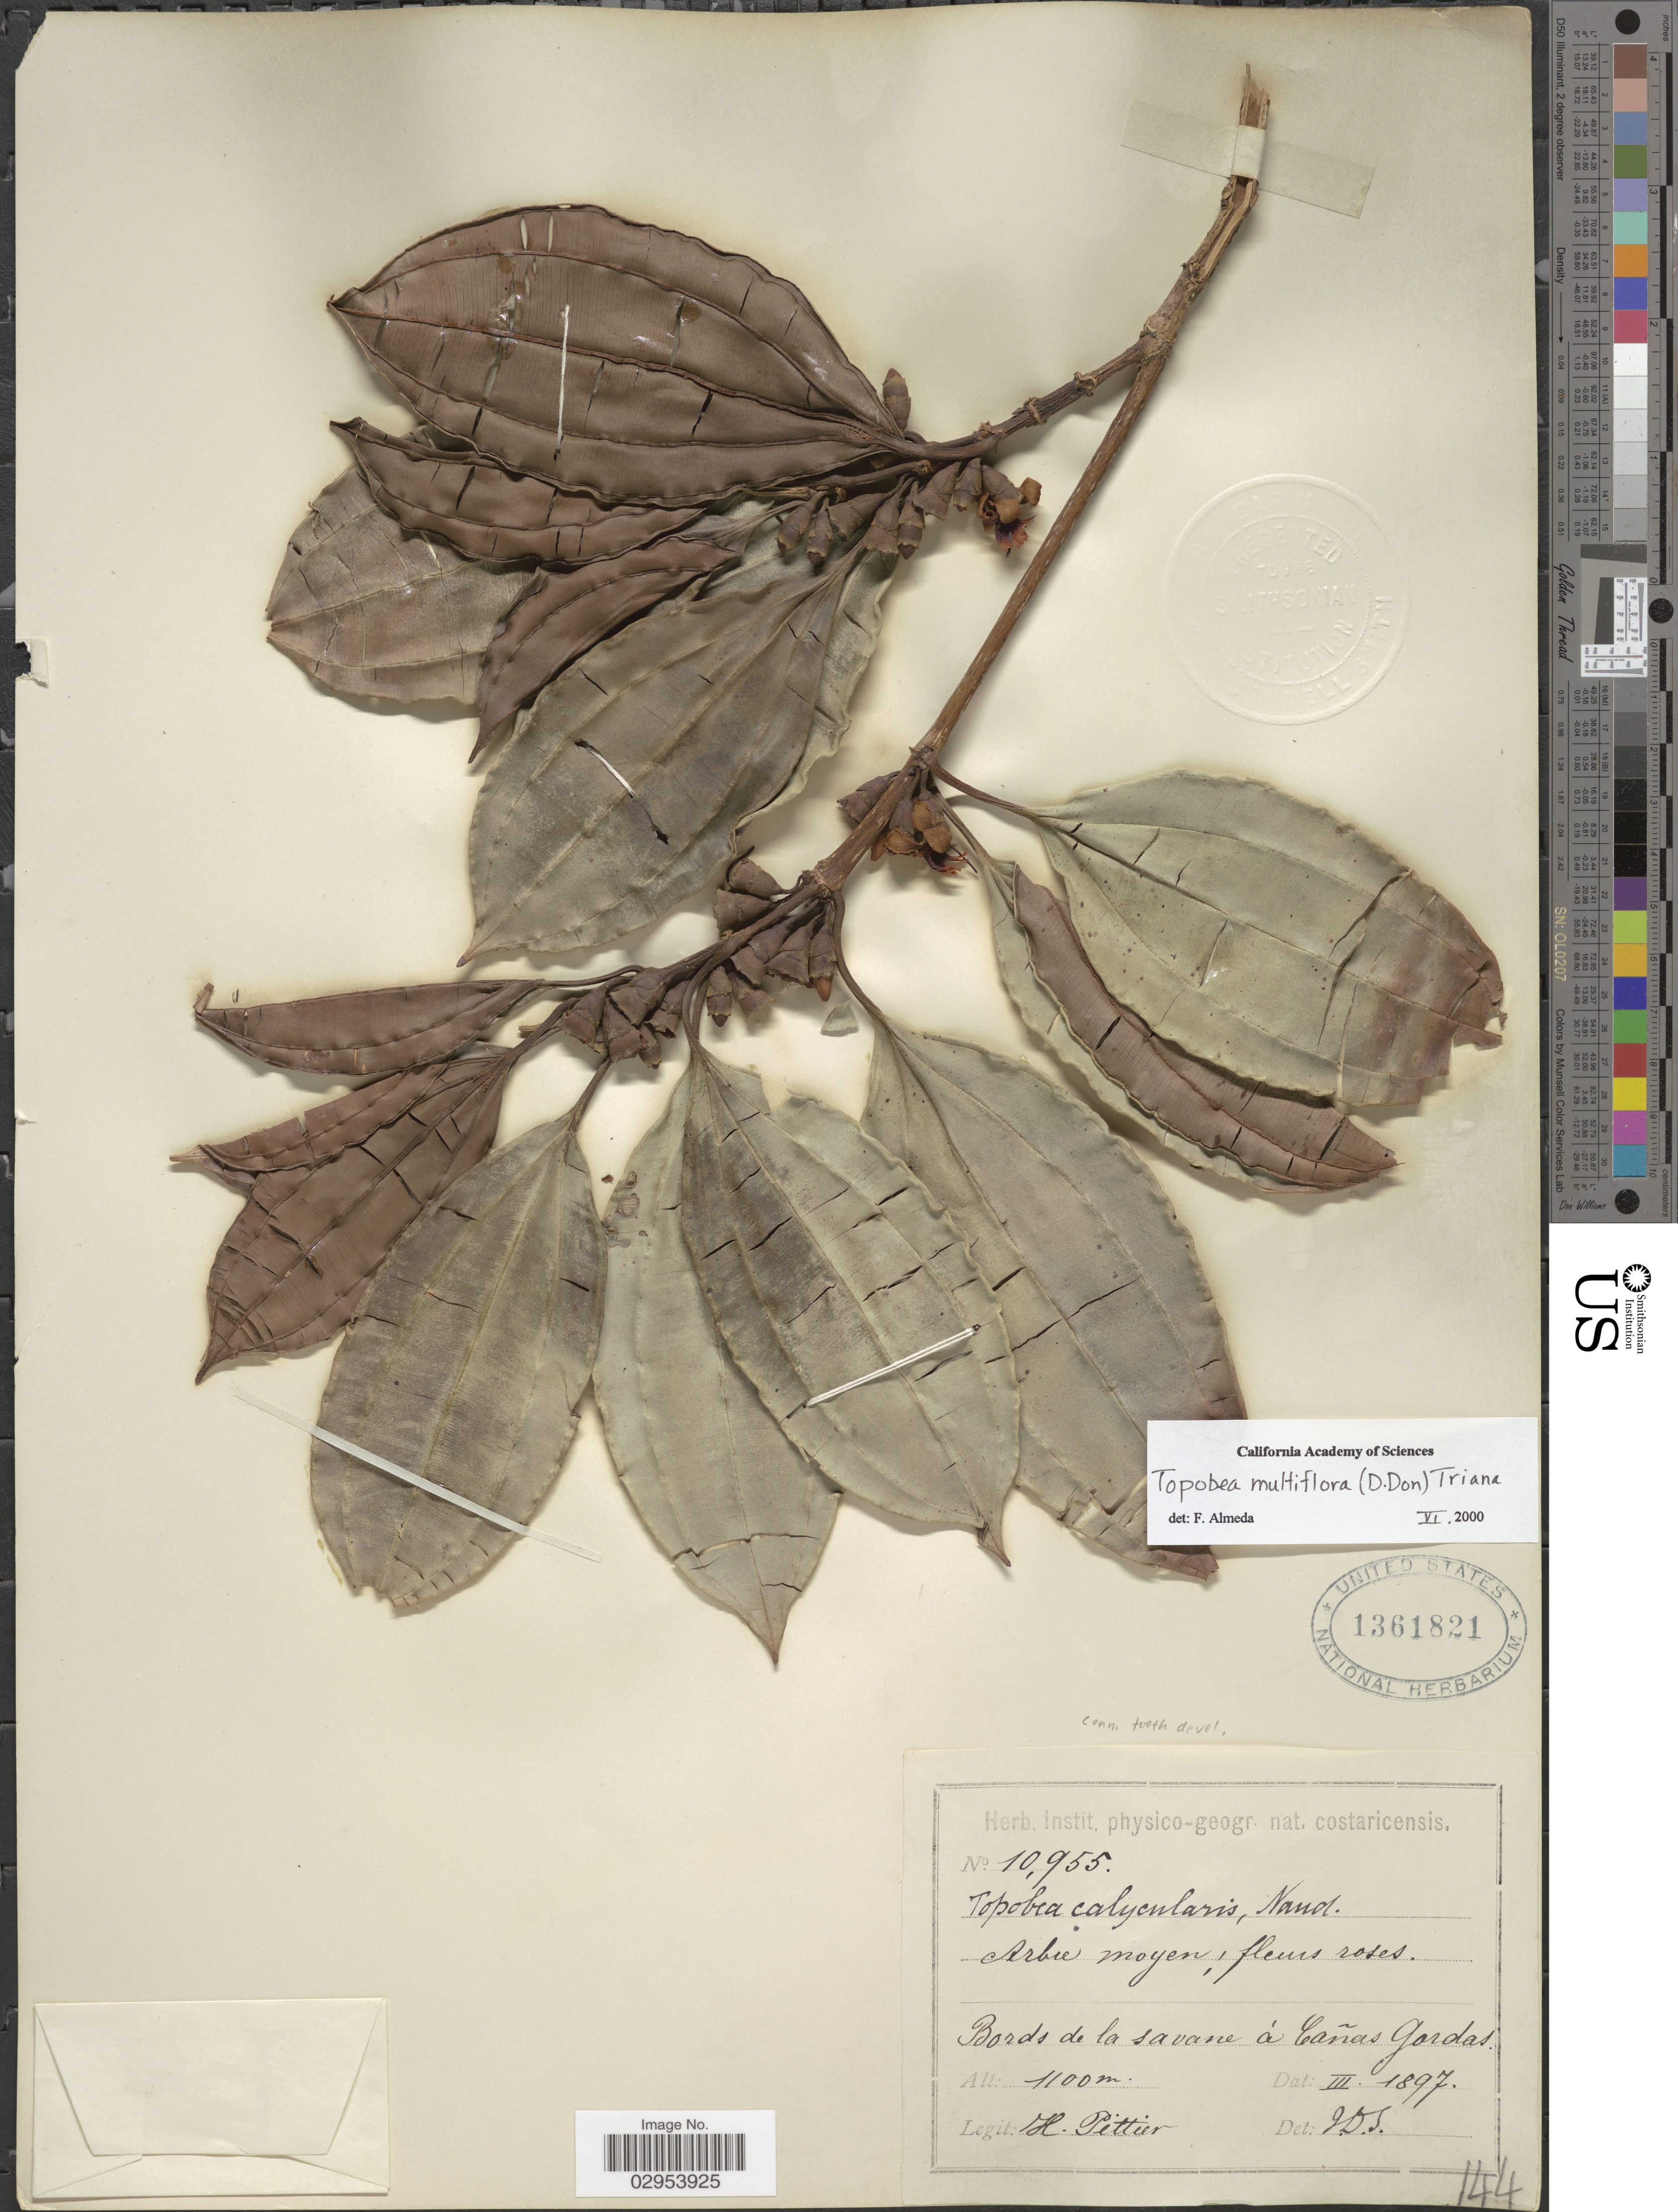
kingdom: Plantae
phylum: Tracheophyta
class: Magnoliopsida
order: Myrtales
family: Melastomataceae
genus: Topobea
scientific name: Topobea multiflora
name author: (D. Don) Triana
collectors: H. F. Pittier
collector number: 10955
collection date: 1897-03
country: Costa Rica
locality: Bords de la savane á Cañas Gordas.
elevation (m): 1100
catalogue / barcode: US 1361821